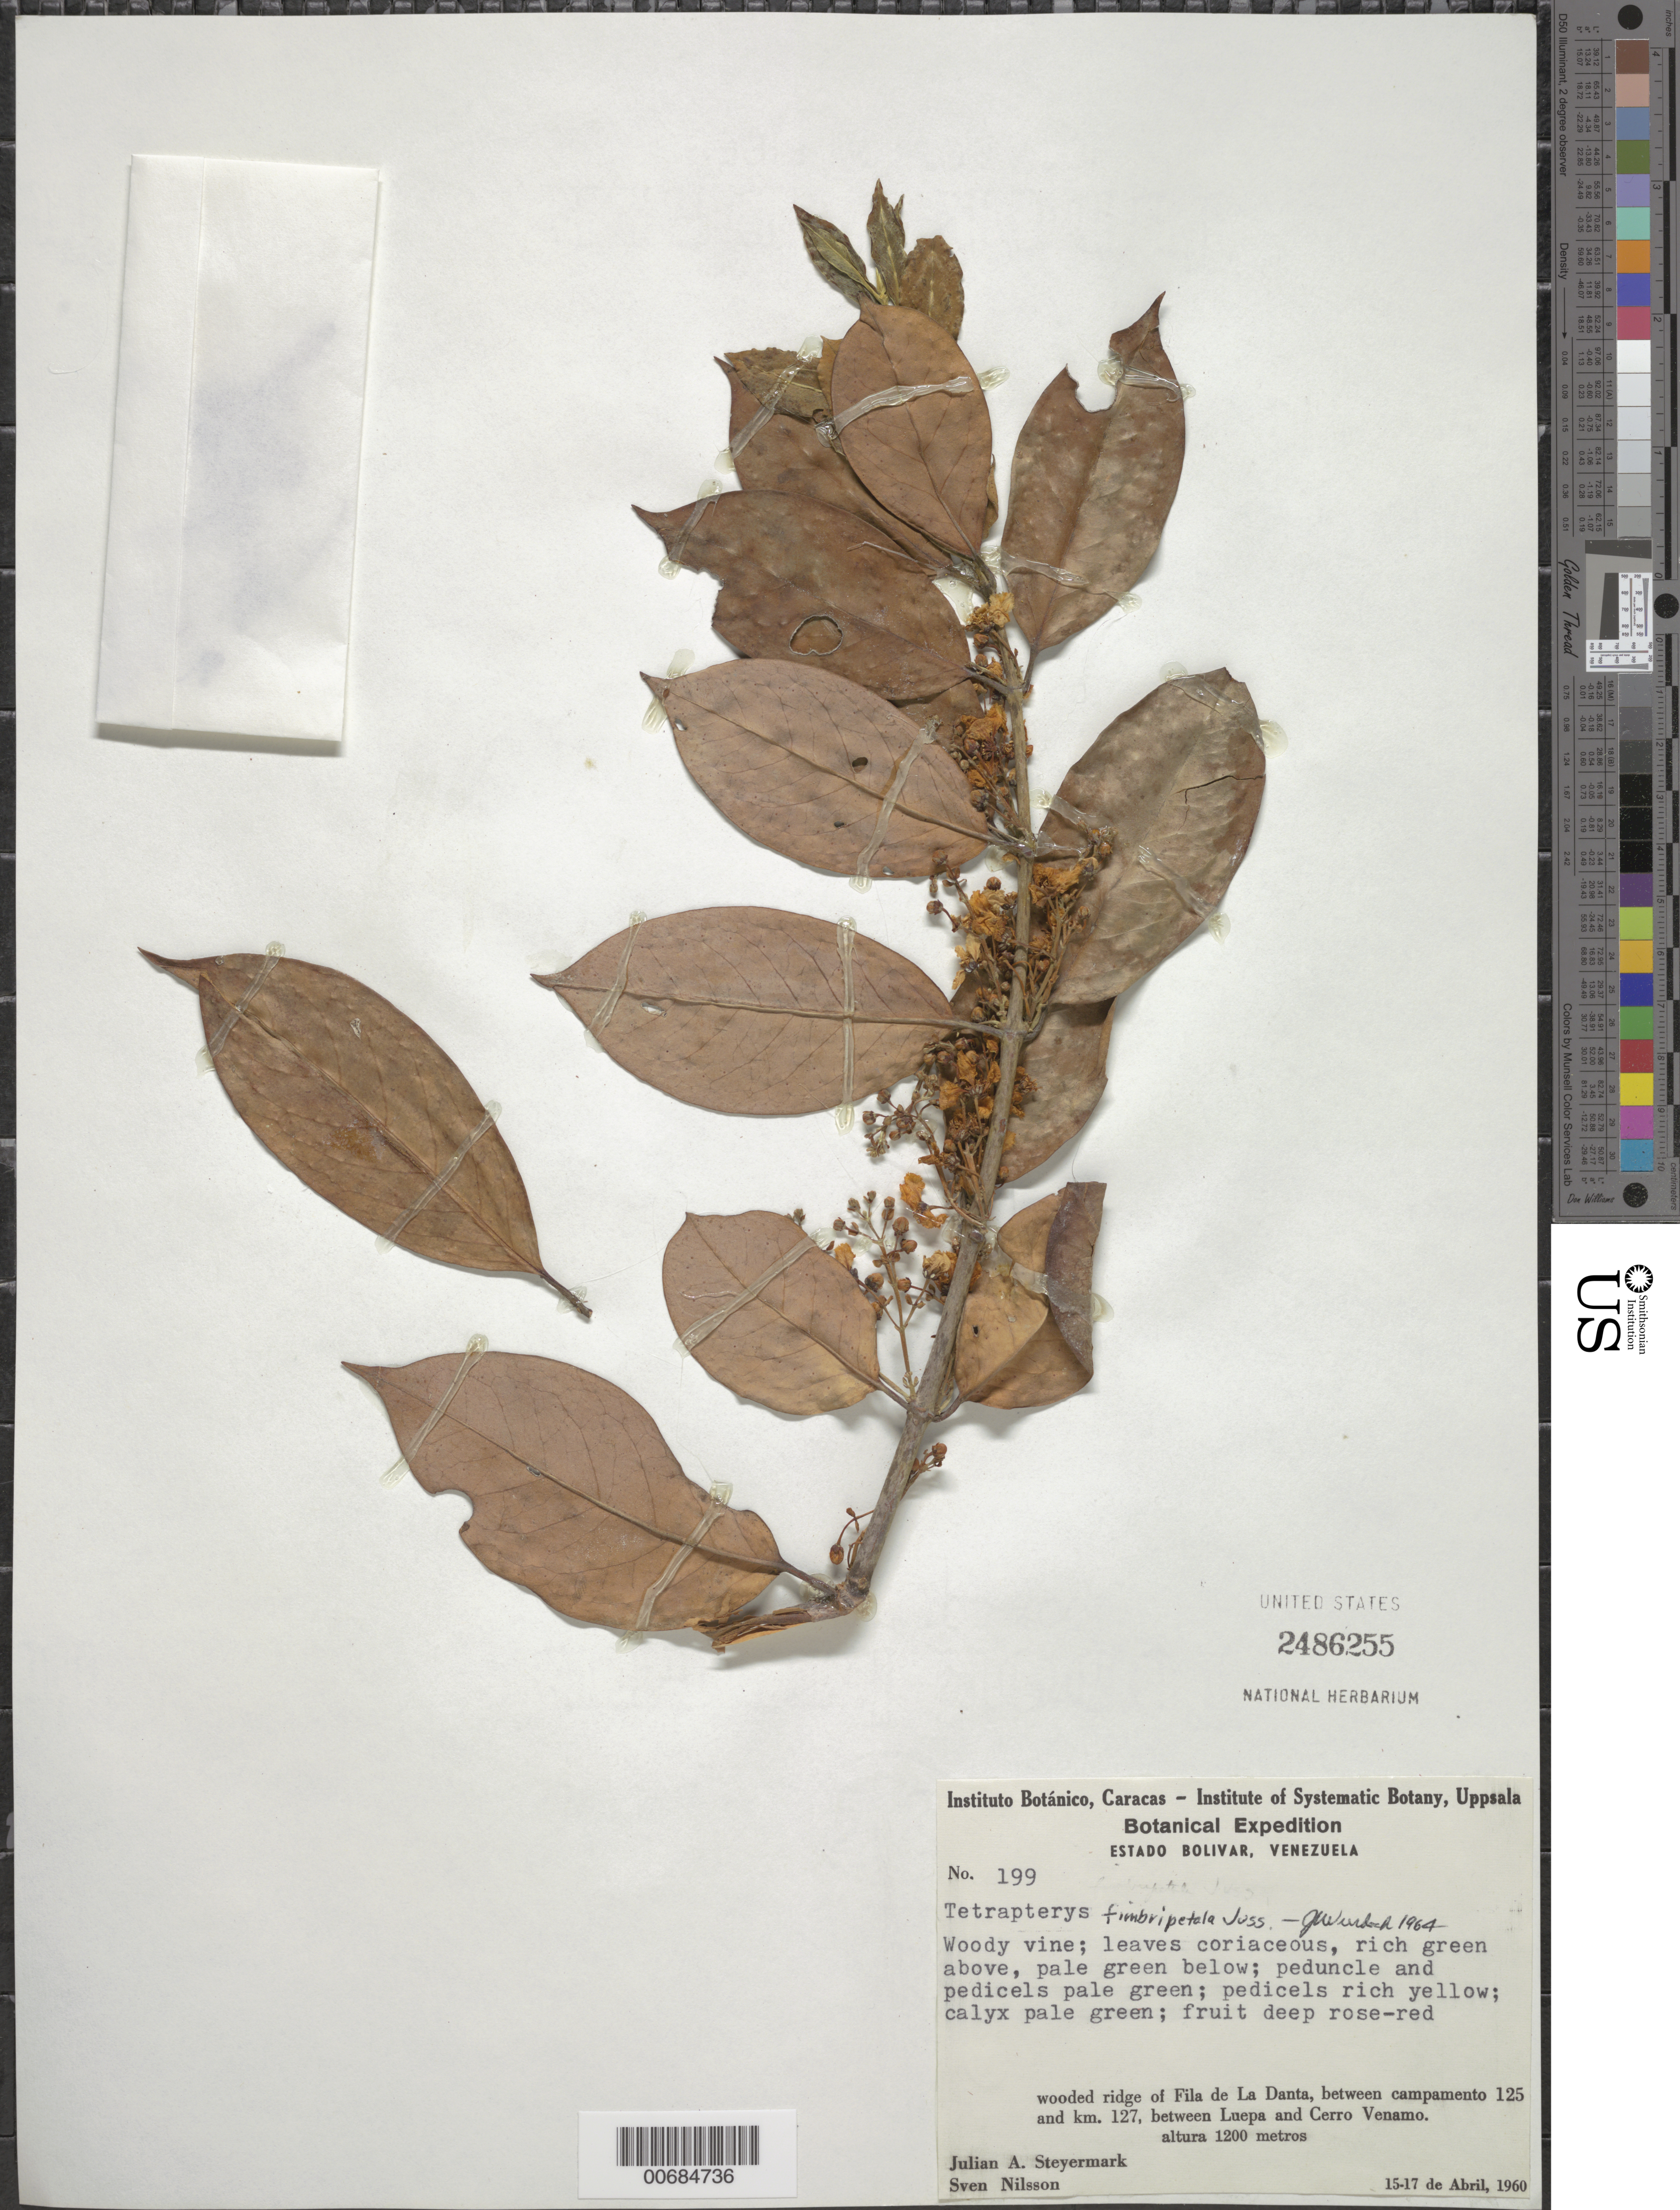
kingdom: Plantae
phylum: Tracheophyta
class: Magnoliopsida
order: Malpighiales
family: Malpighiaceae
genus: Glicophyllum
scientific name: Glicophyllum fimbripetalum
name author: (A. Juss.) R.F. Almeida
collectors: J. Steyermark & S. Nilsson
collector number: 60 199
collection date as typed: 15-Apr-60 to 17-Apr-60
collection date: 1960-04-15/1960-04-17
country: Venezuela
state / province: Bolívar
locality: Fila La Danta, following the provisional carretera between campamento 125 and km 127, between Luepa and cerro Venamo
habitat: Wooded ridge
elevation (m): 1200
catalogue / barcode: US 2486255